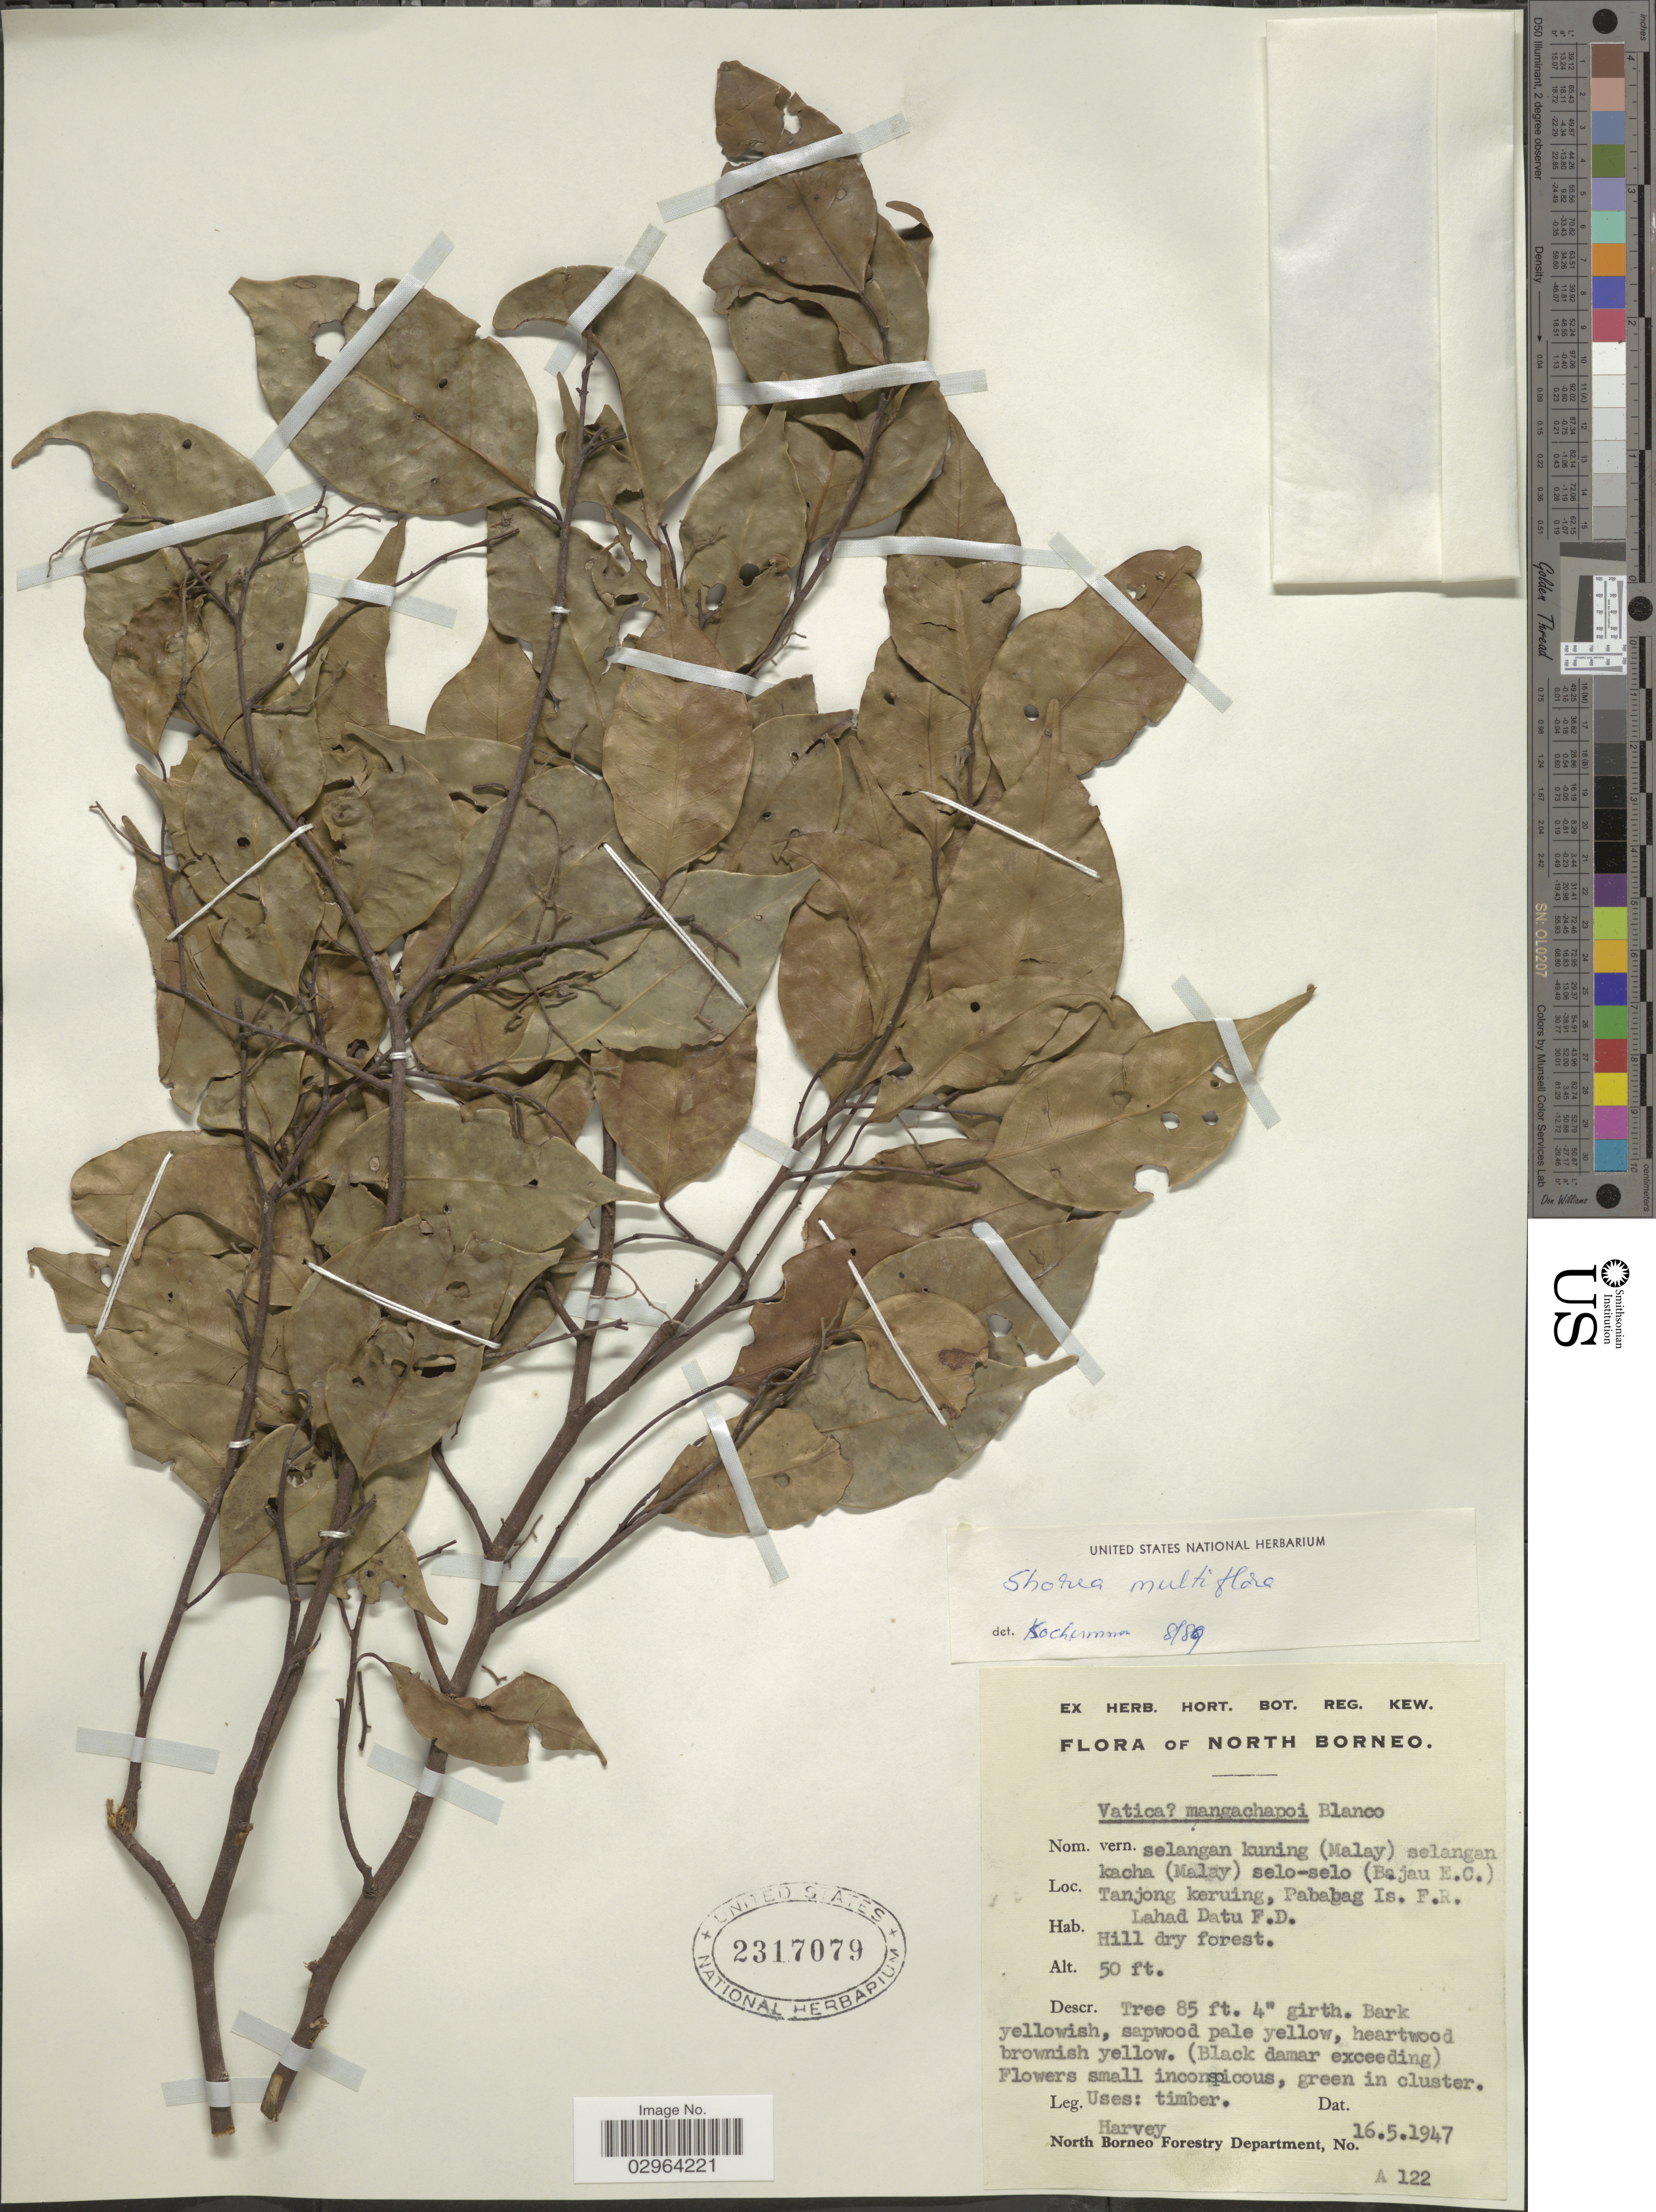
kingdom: Plantae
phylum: Tracheophyta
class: Magnoliopsida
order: Malvales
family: Dipterocarpaceae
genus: Richetia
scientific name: Richetia multiflora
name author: (Burck) P.S. Ashton & J. Heck.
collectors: -. Harvey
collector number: A122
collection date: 1947-05-16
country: Malaysia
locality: North Borneo. Tanjong keruing, Pababag Is. F.R. Lahad Datu F.D.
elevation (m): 15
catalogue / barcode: US 2317079